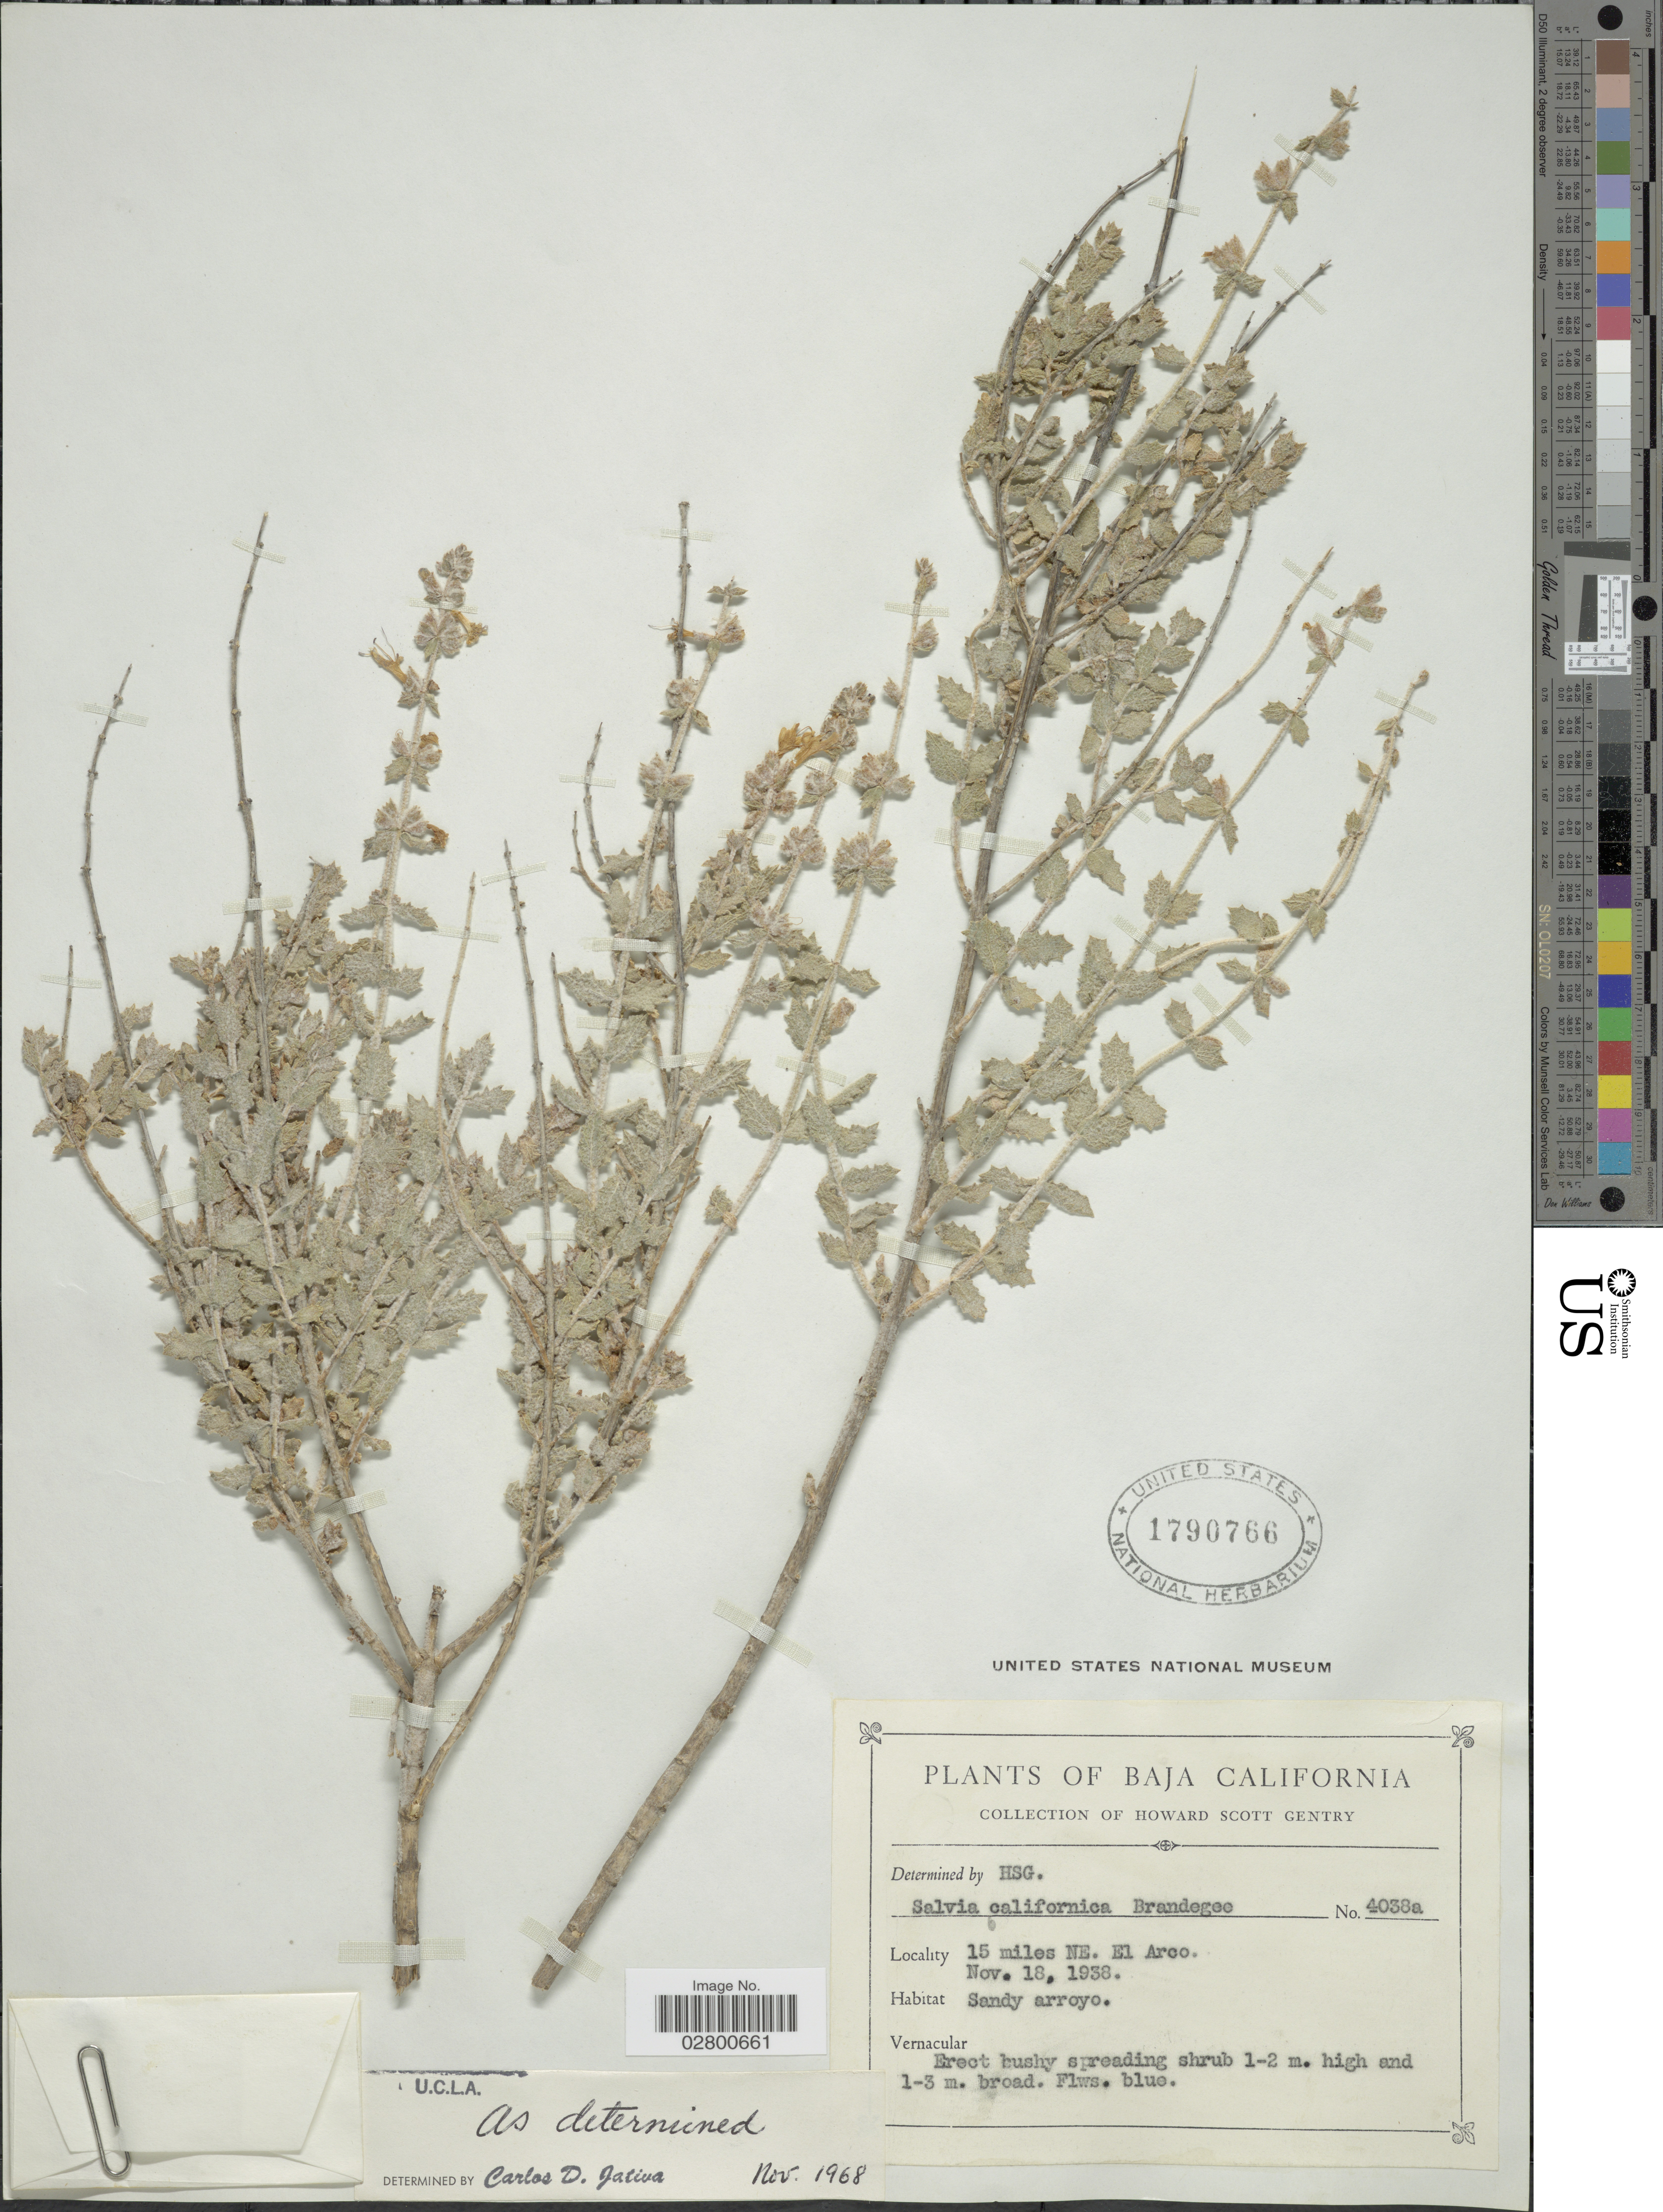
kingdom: Plantae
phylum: Tracheophyta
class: Magnoliopsida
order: Lamiales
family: Lamiaceae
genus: Salvia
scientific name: Salvia californica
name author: Brandegee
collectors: H. S. Gentry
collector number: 4038a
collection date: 1938-11-18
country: Mexico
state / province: Baja California Sur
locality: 15 miles NE. El Arco.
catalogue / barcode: US 1790766